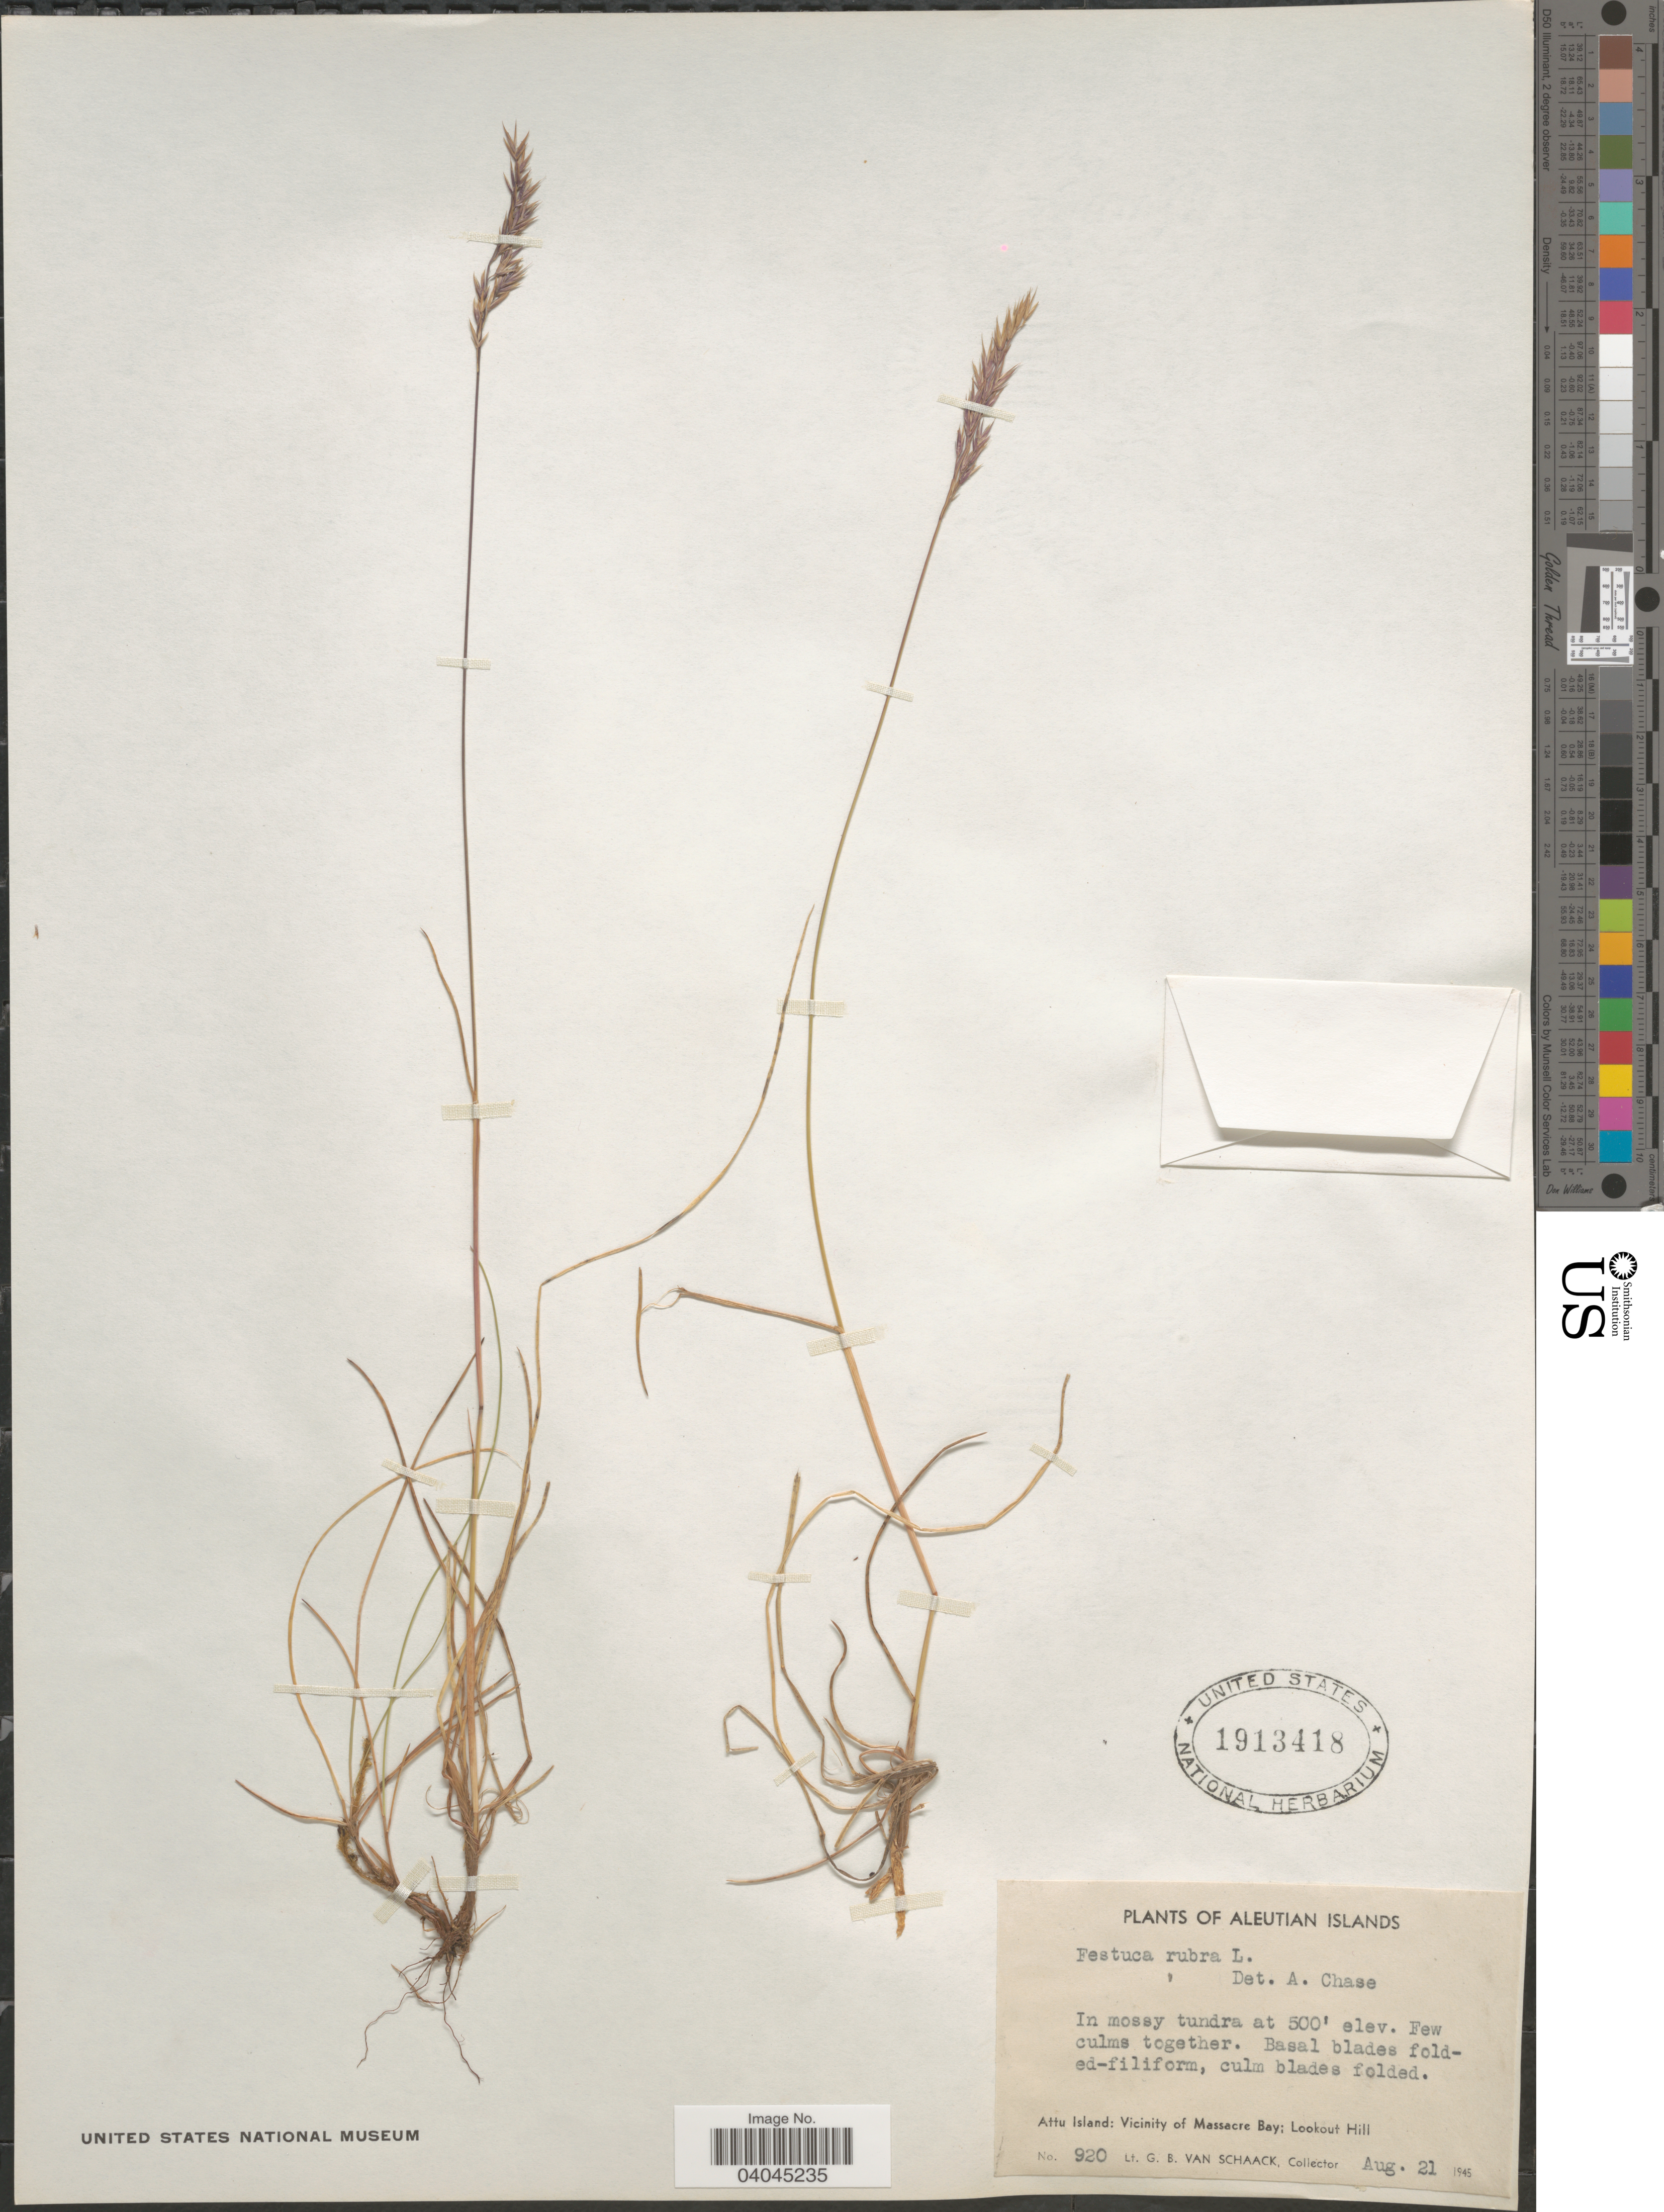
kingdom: Plantae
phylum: Tracheophyta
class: Liliopsida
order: Poales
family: Poaceae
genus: Festuca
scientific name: Festuca rubra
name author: L.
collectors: G. Van Schaack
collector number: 920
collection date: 1945-08-21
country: United States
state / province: Alaska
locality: Aleutian Islands. Attu Island: Vicinity of Massacre Bay; Lookout Hill.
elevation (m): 152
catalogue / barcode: US 1913418